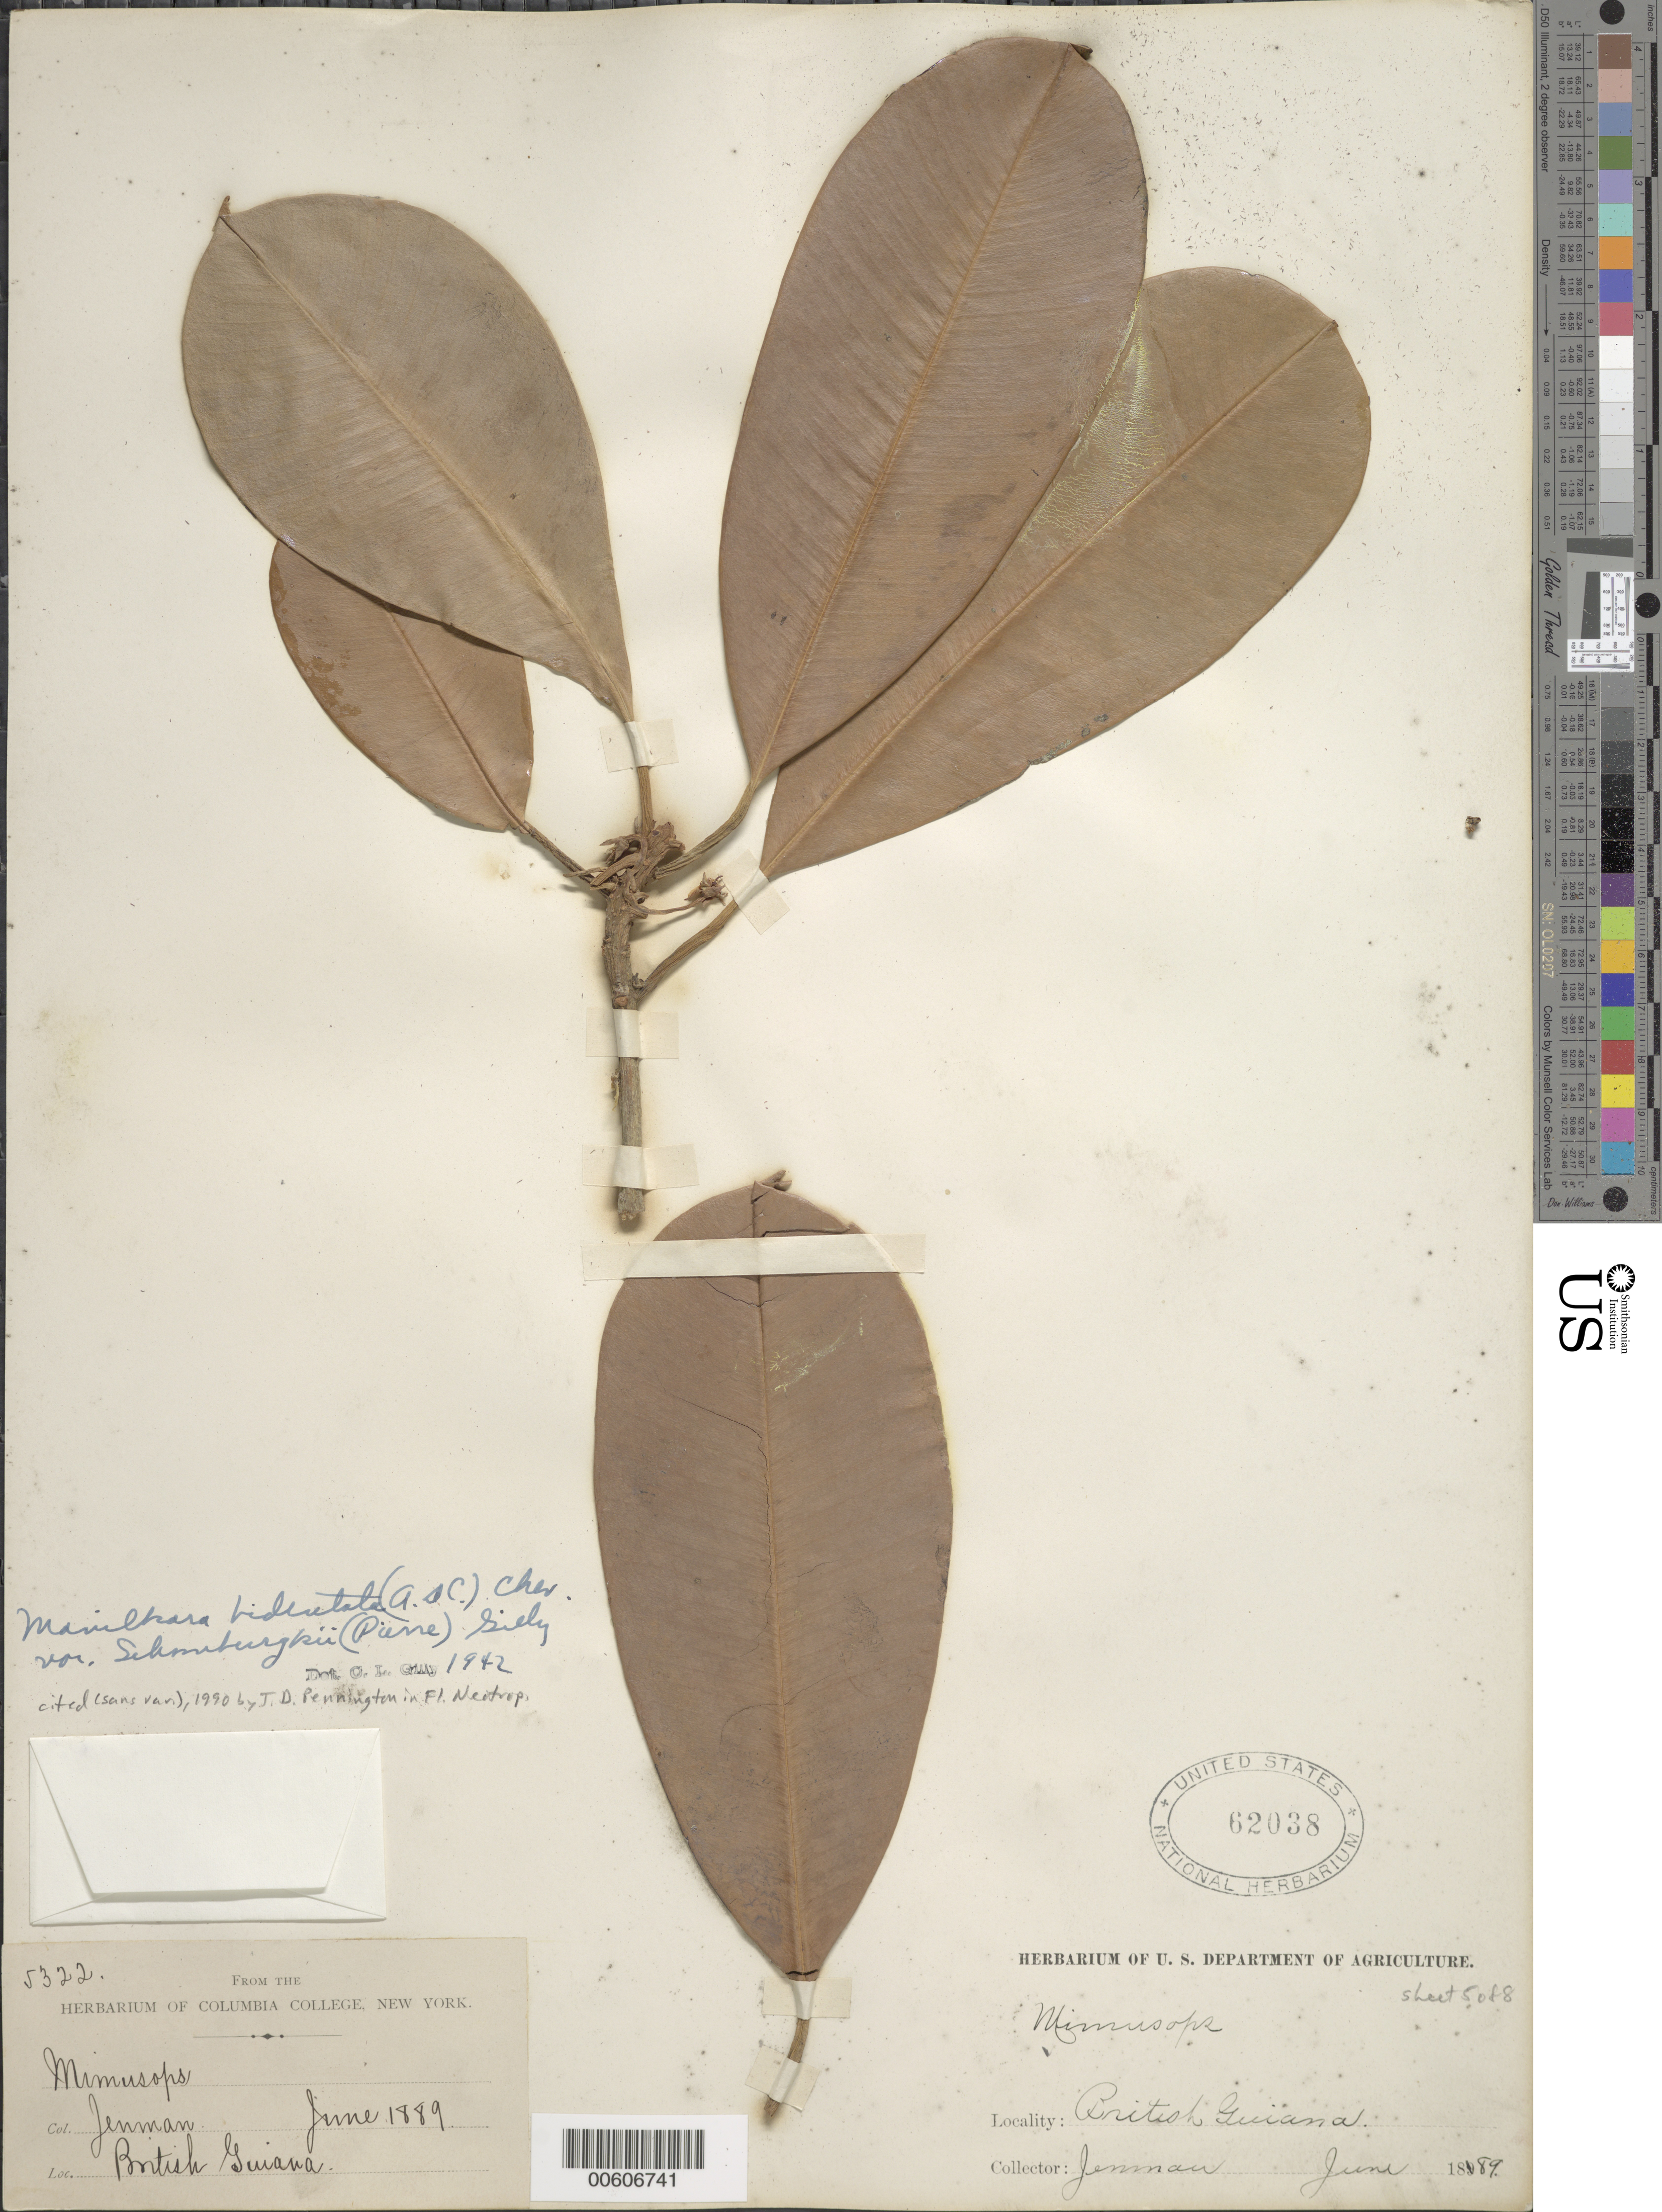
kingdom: Plantae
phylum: Tracheophyta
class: Magnoliopsida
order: Ericales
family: Sapotaceae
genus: Manilkara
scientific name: Manilkara bidentata subsp. bidentata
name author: (A. DC.) A. Chev.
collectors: -. Jenman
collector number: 5322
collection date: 1889-06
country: Guyana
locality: British Guiana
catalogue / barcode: US 62038